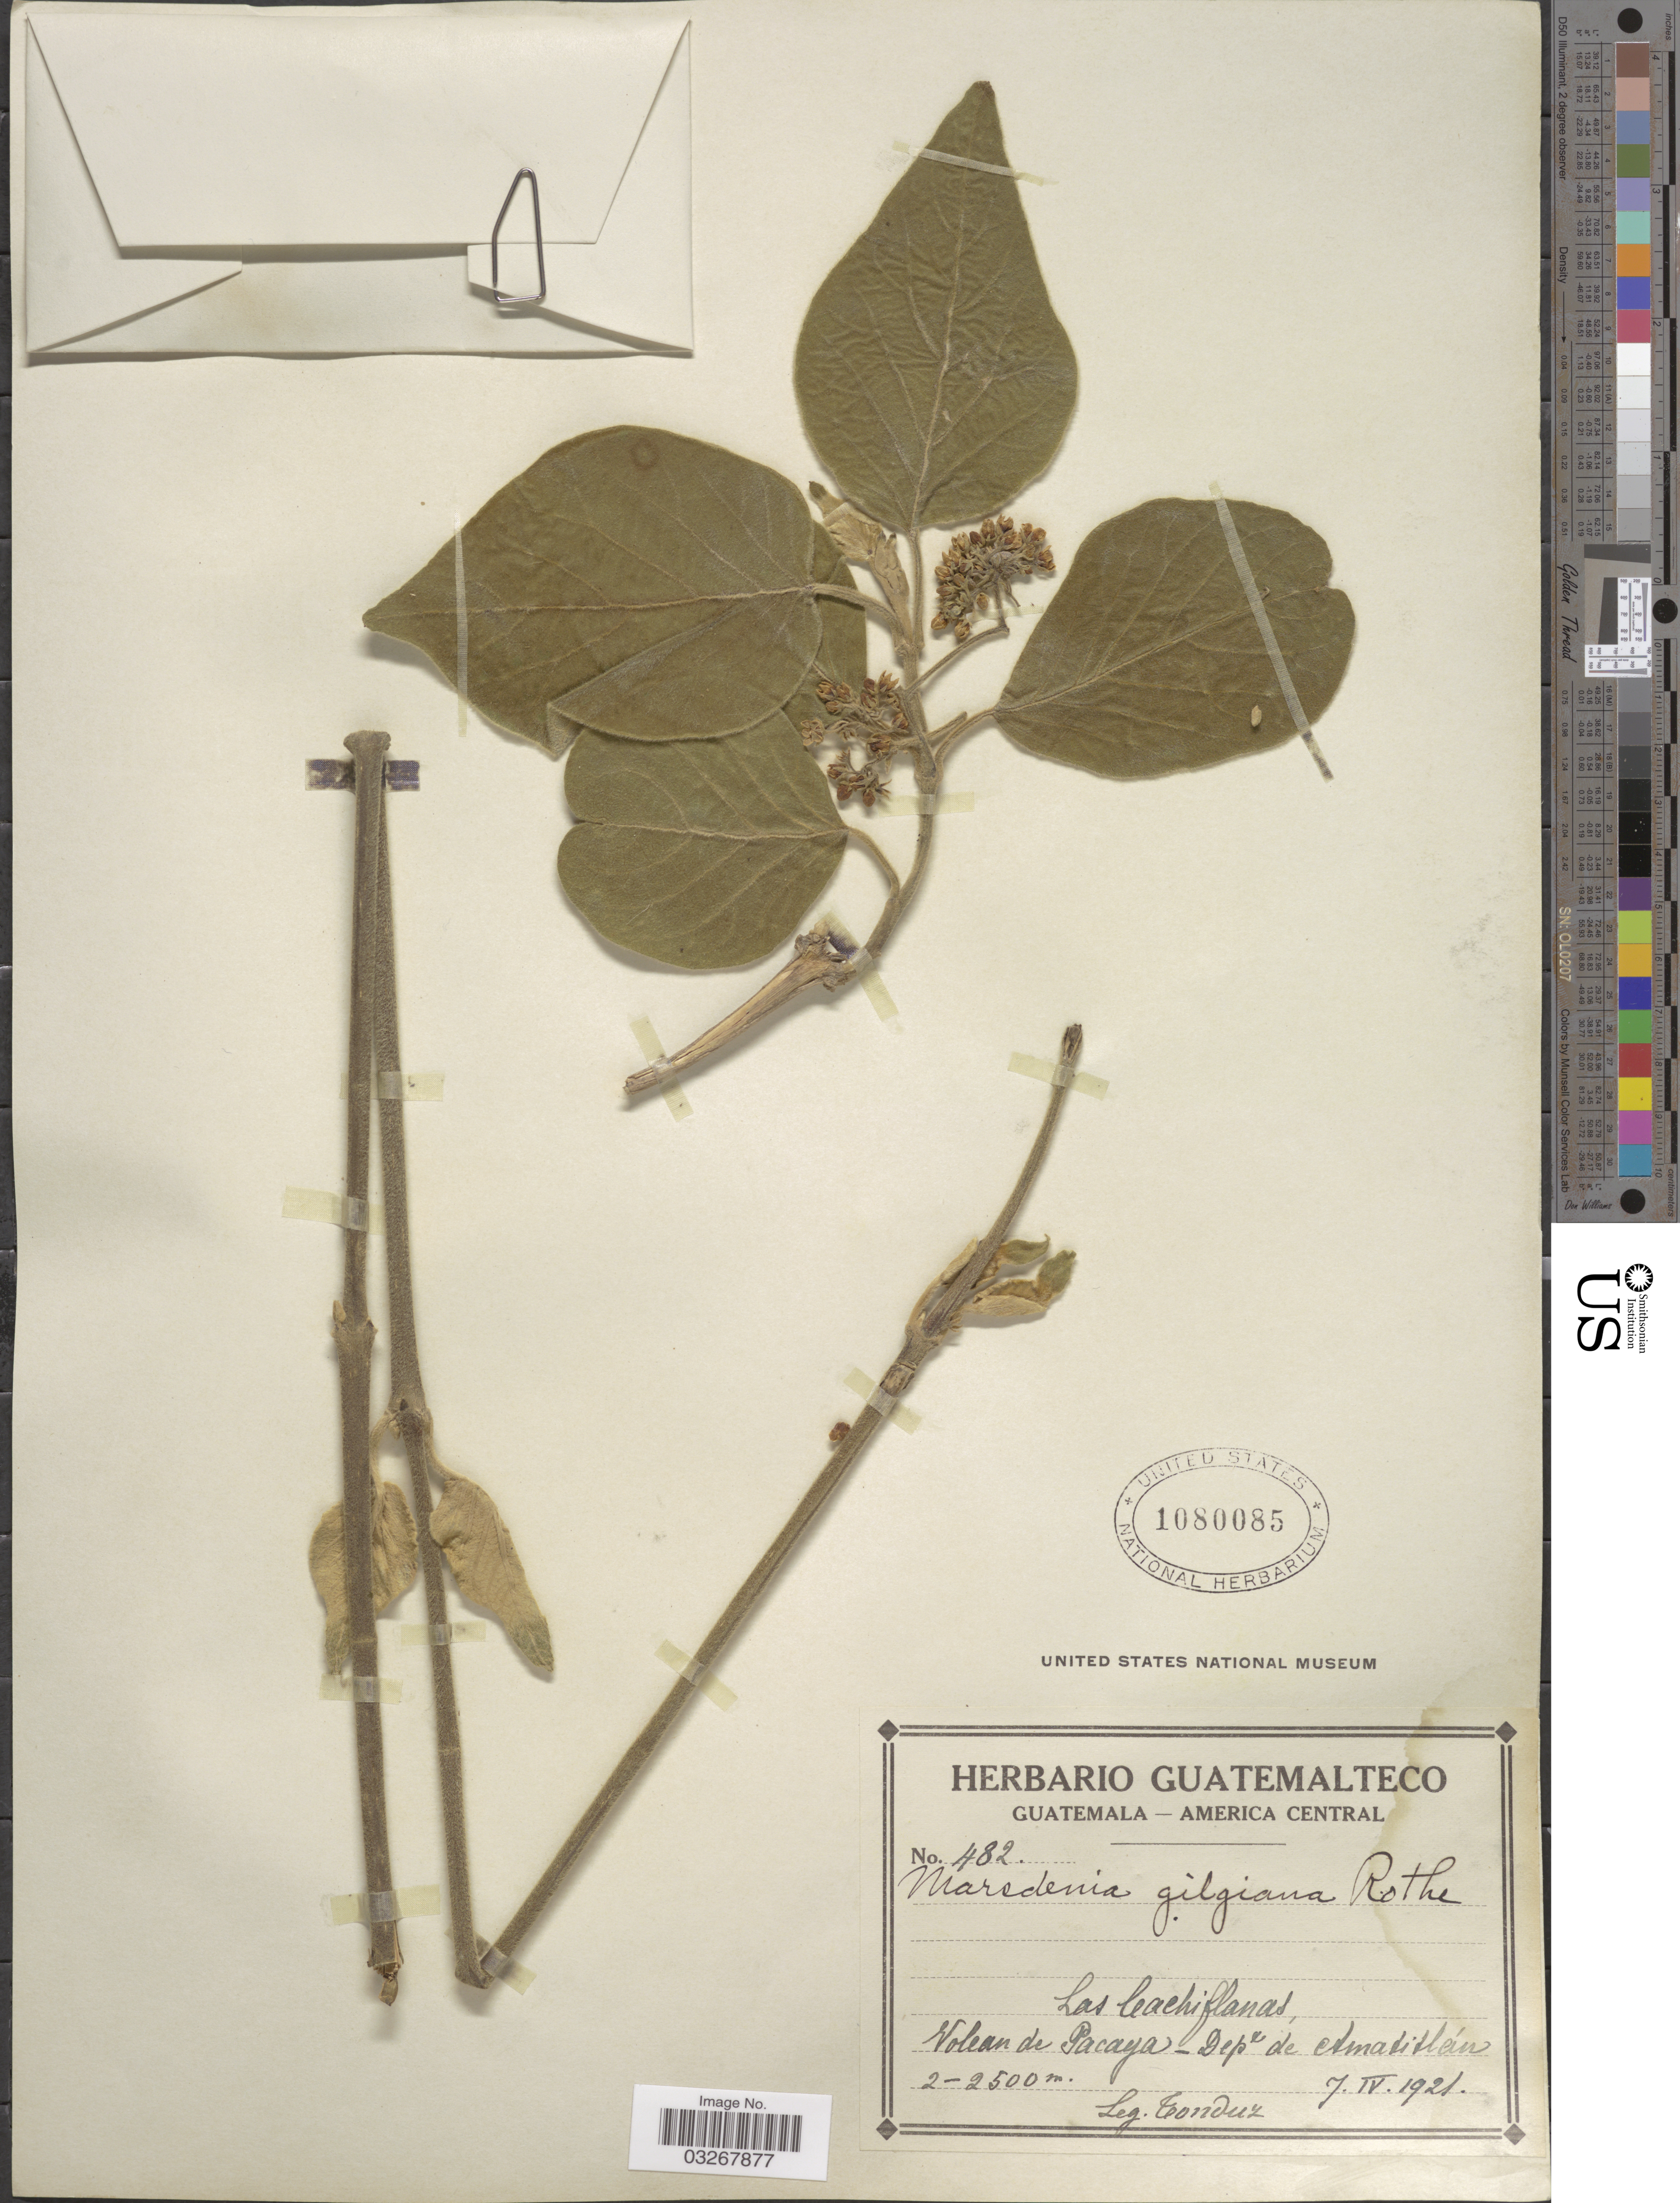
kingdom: Plantae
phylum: Tracheophyta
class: Magnoliopsida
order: Gentianales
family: Apocynaceae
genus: Marsdenia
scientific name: Marsdenia gilgiana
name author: W. Rothe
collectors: Tonduz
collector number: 482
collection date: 1921-04-07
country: Guatemala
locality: Las Cachiflanas, Volcan de Pacaya-Dept de Amatitlán.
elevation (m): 2000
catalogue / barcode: US 1080085